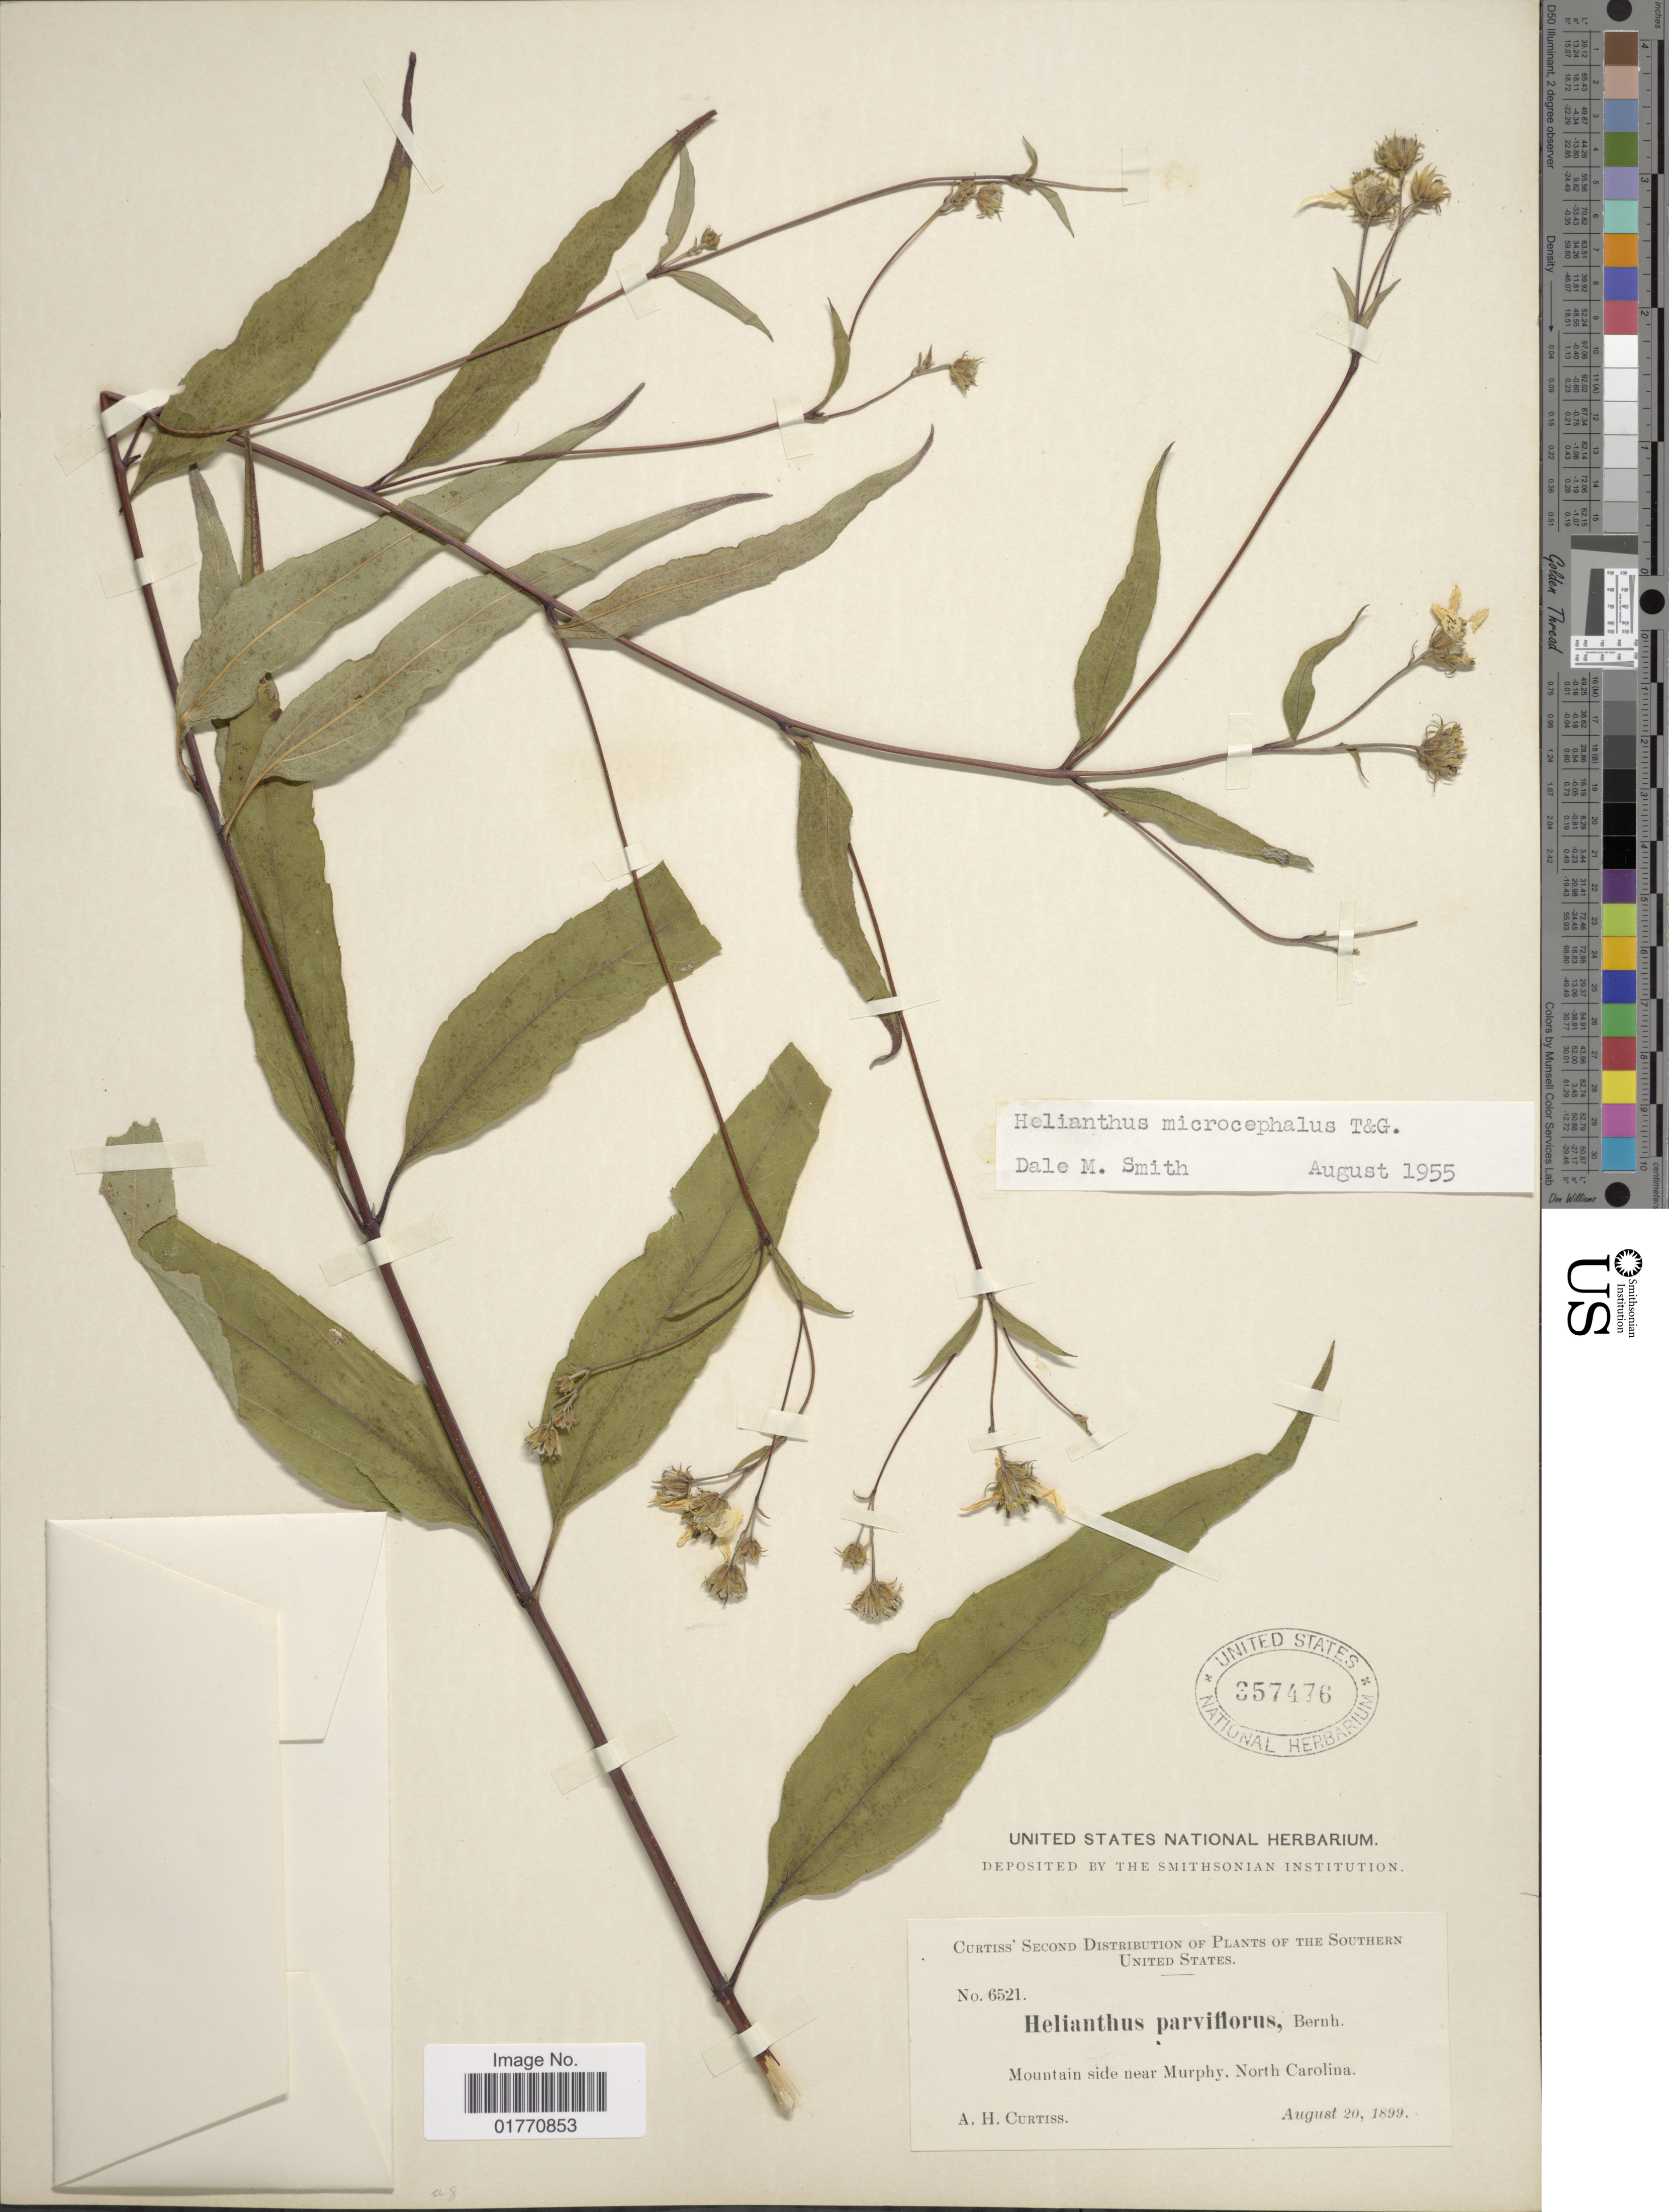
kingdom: Plantae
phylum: Tracheophyta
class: Magnoliopsida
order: Asterales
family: Asteraceae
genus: Helianthus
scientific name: Helianthus microcephalus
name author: Torr. & A. Gray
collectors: A. H. Curtiss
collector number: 6521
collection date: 1899-08-20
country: United States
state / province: North Carolina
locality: Mountain side near Murphy.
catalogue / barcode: US 357476